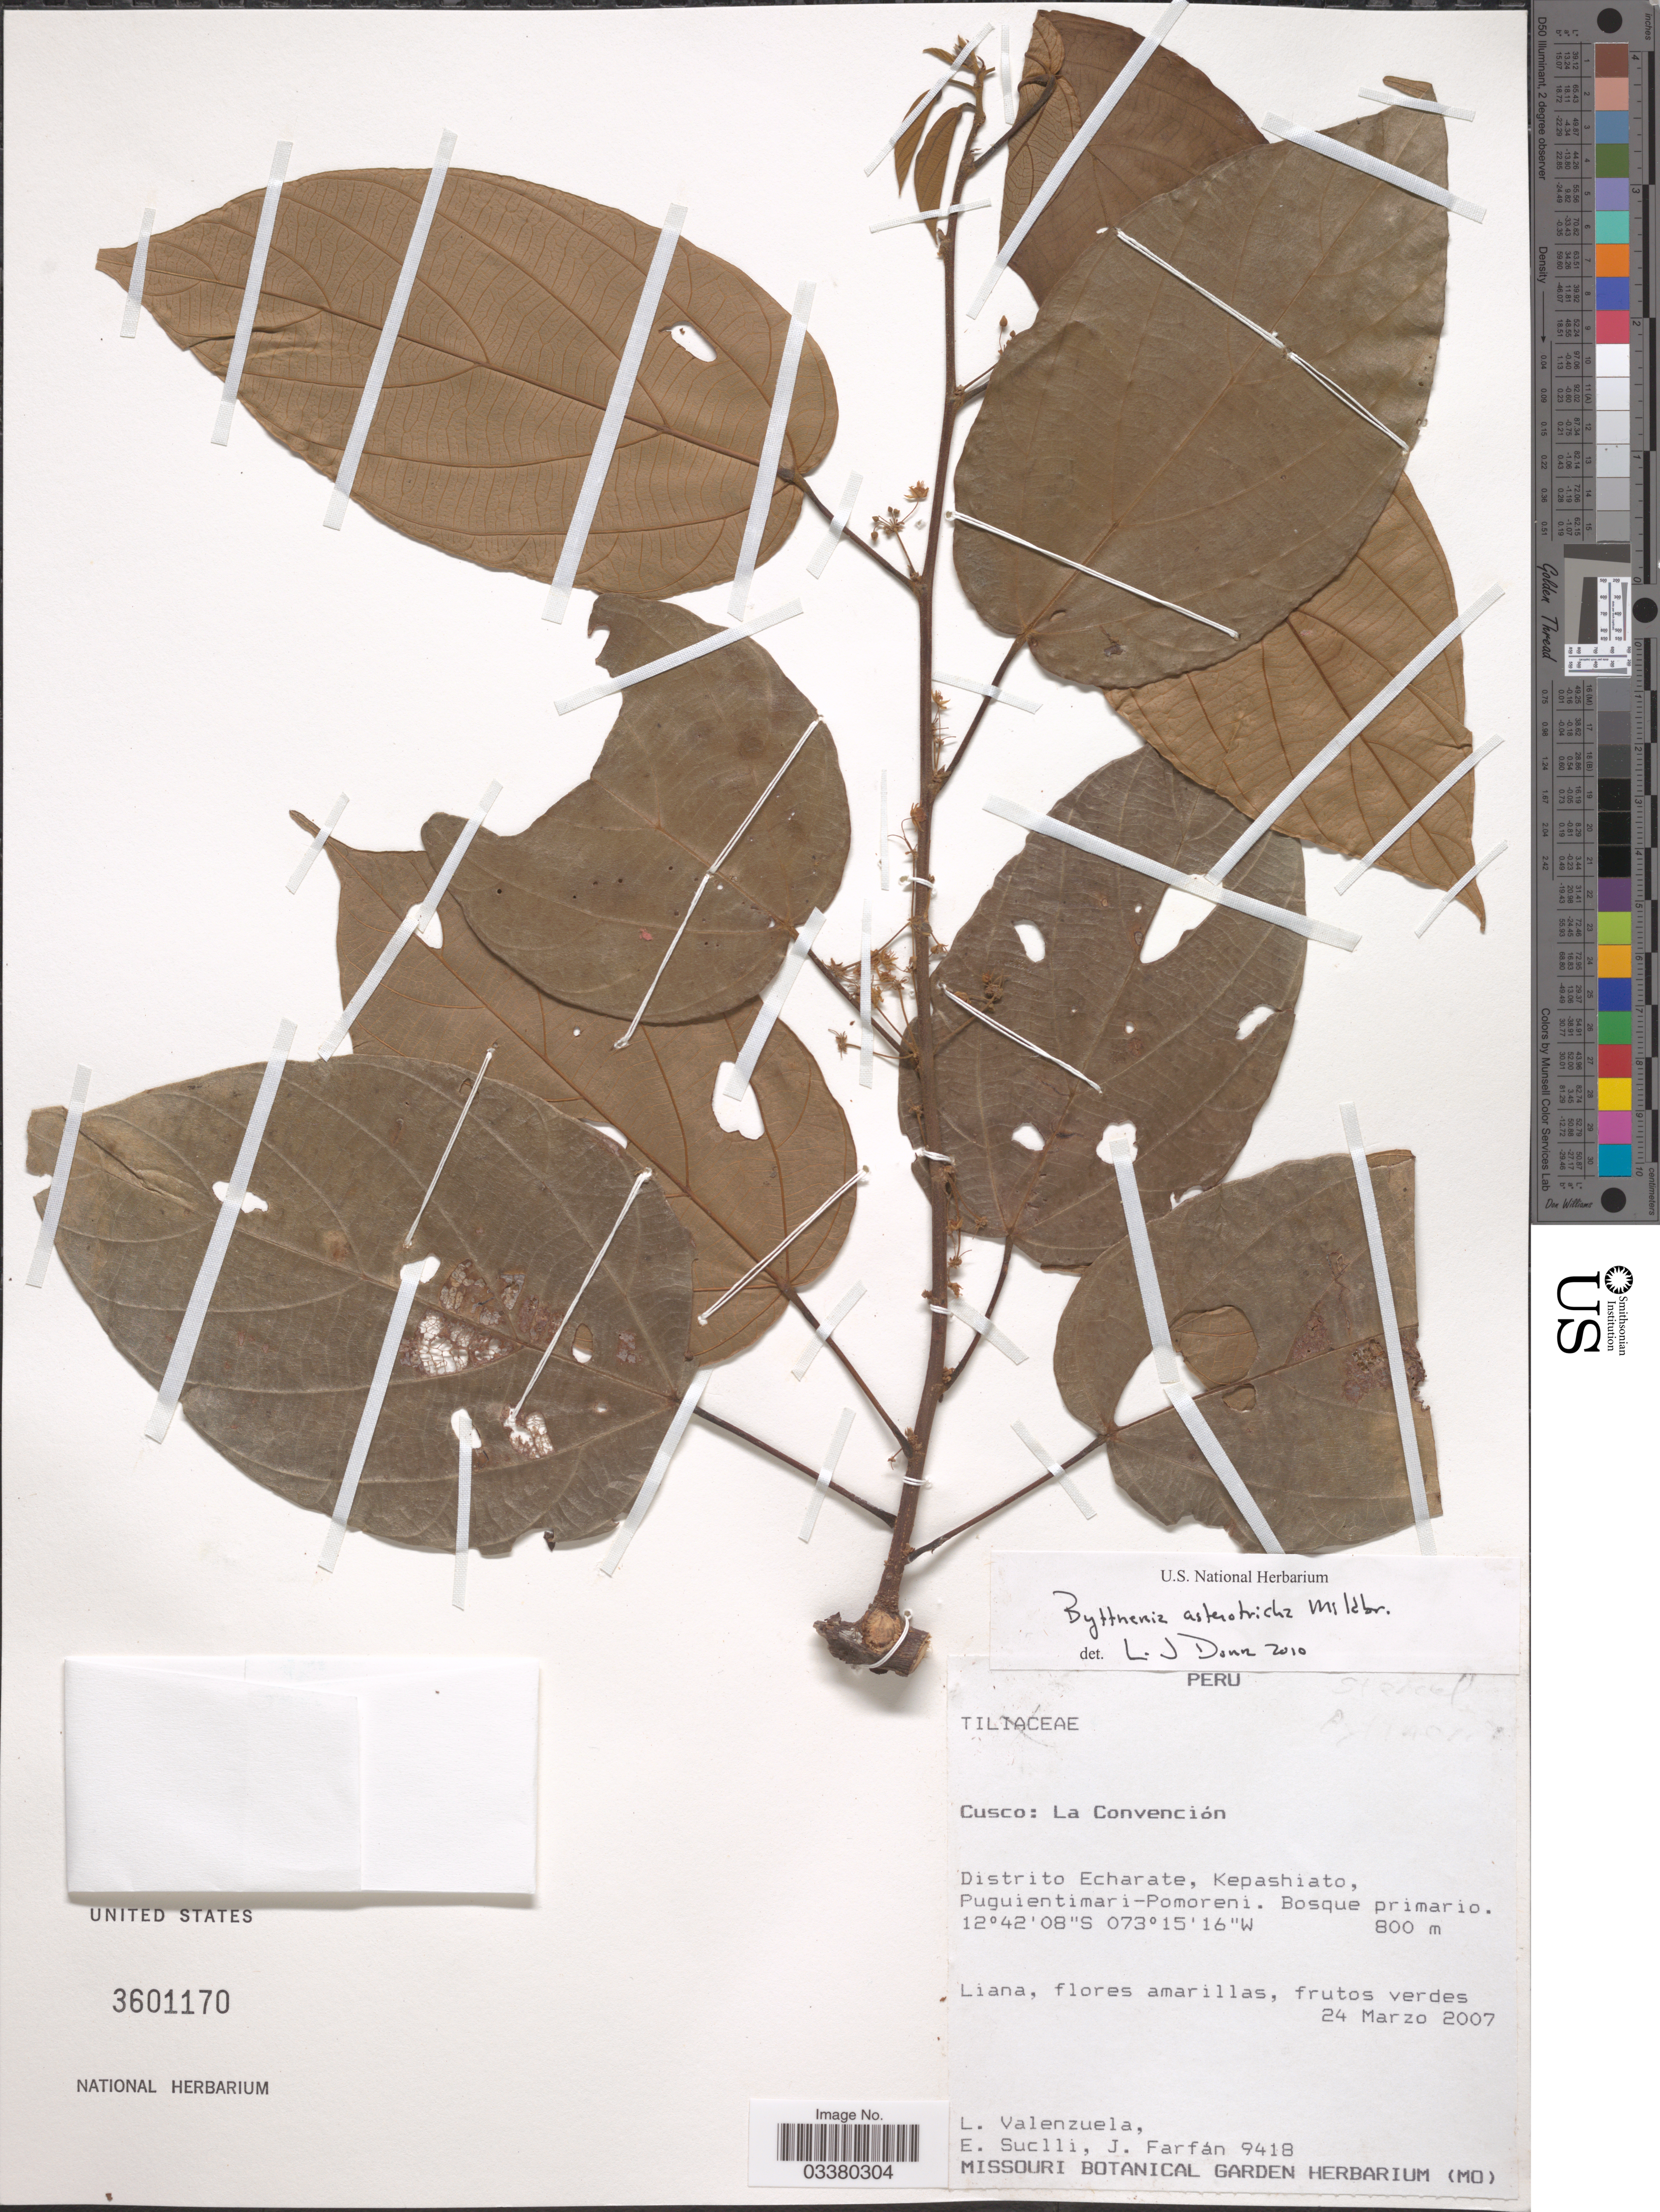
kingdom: Plantae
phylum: Tracheophyta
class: Magnoliopsida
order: Malvales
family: Malvaceae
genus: Byttneria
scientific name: Byttneria asterotricha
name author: Mildbr.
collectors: L. Valenzuela, E. Suclli & J. Farfán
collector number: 9418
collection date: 2007-03-24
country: Peru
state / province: Cusco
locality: La Convención. Distrito Echarate, Kepashiato, Puguientimari-Pomoreni.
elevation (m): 800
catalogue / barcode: US 3601170